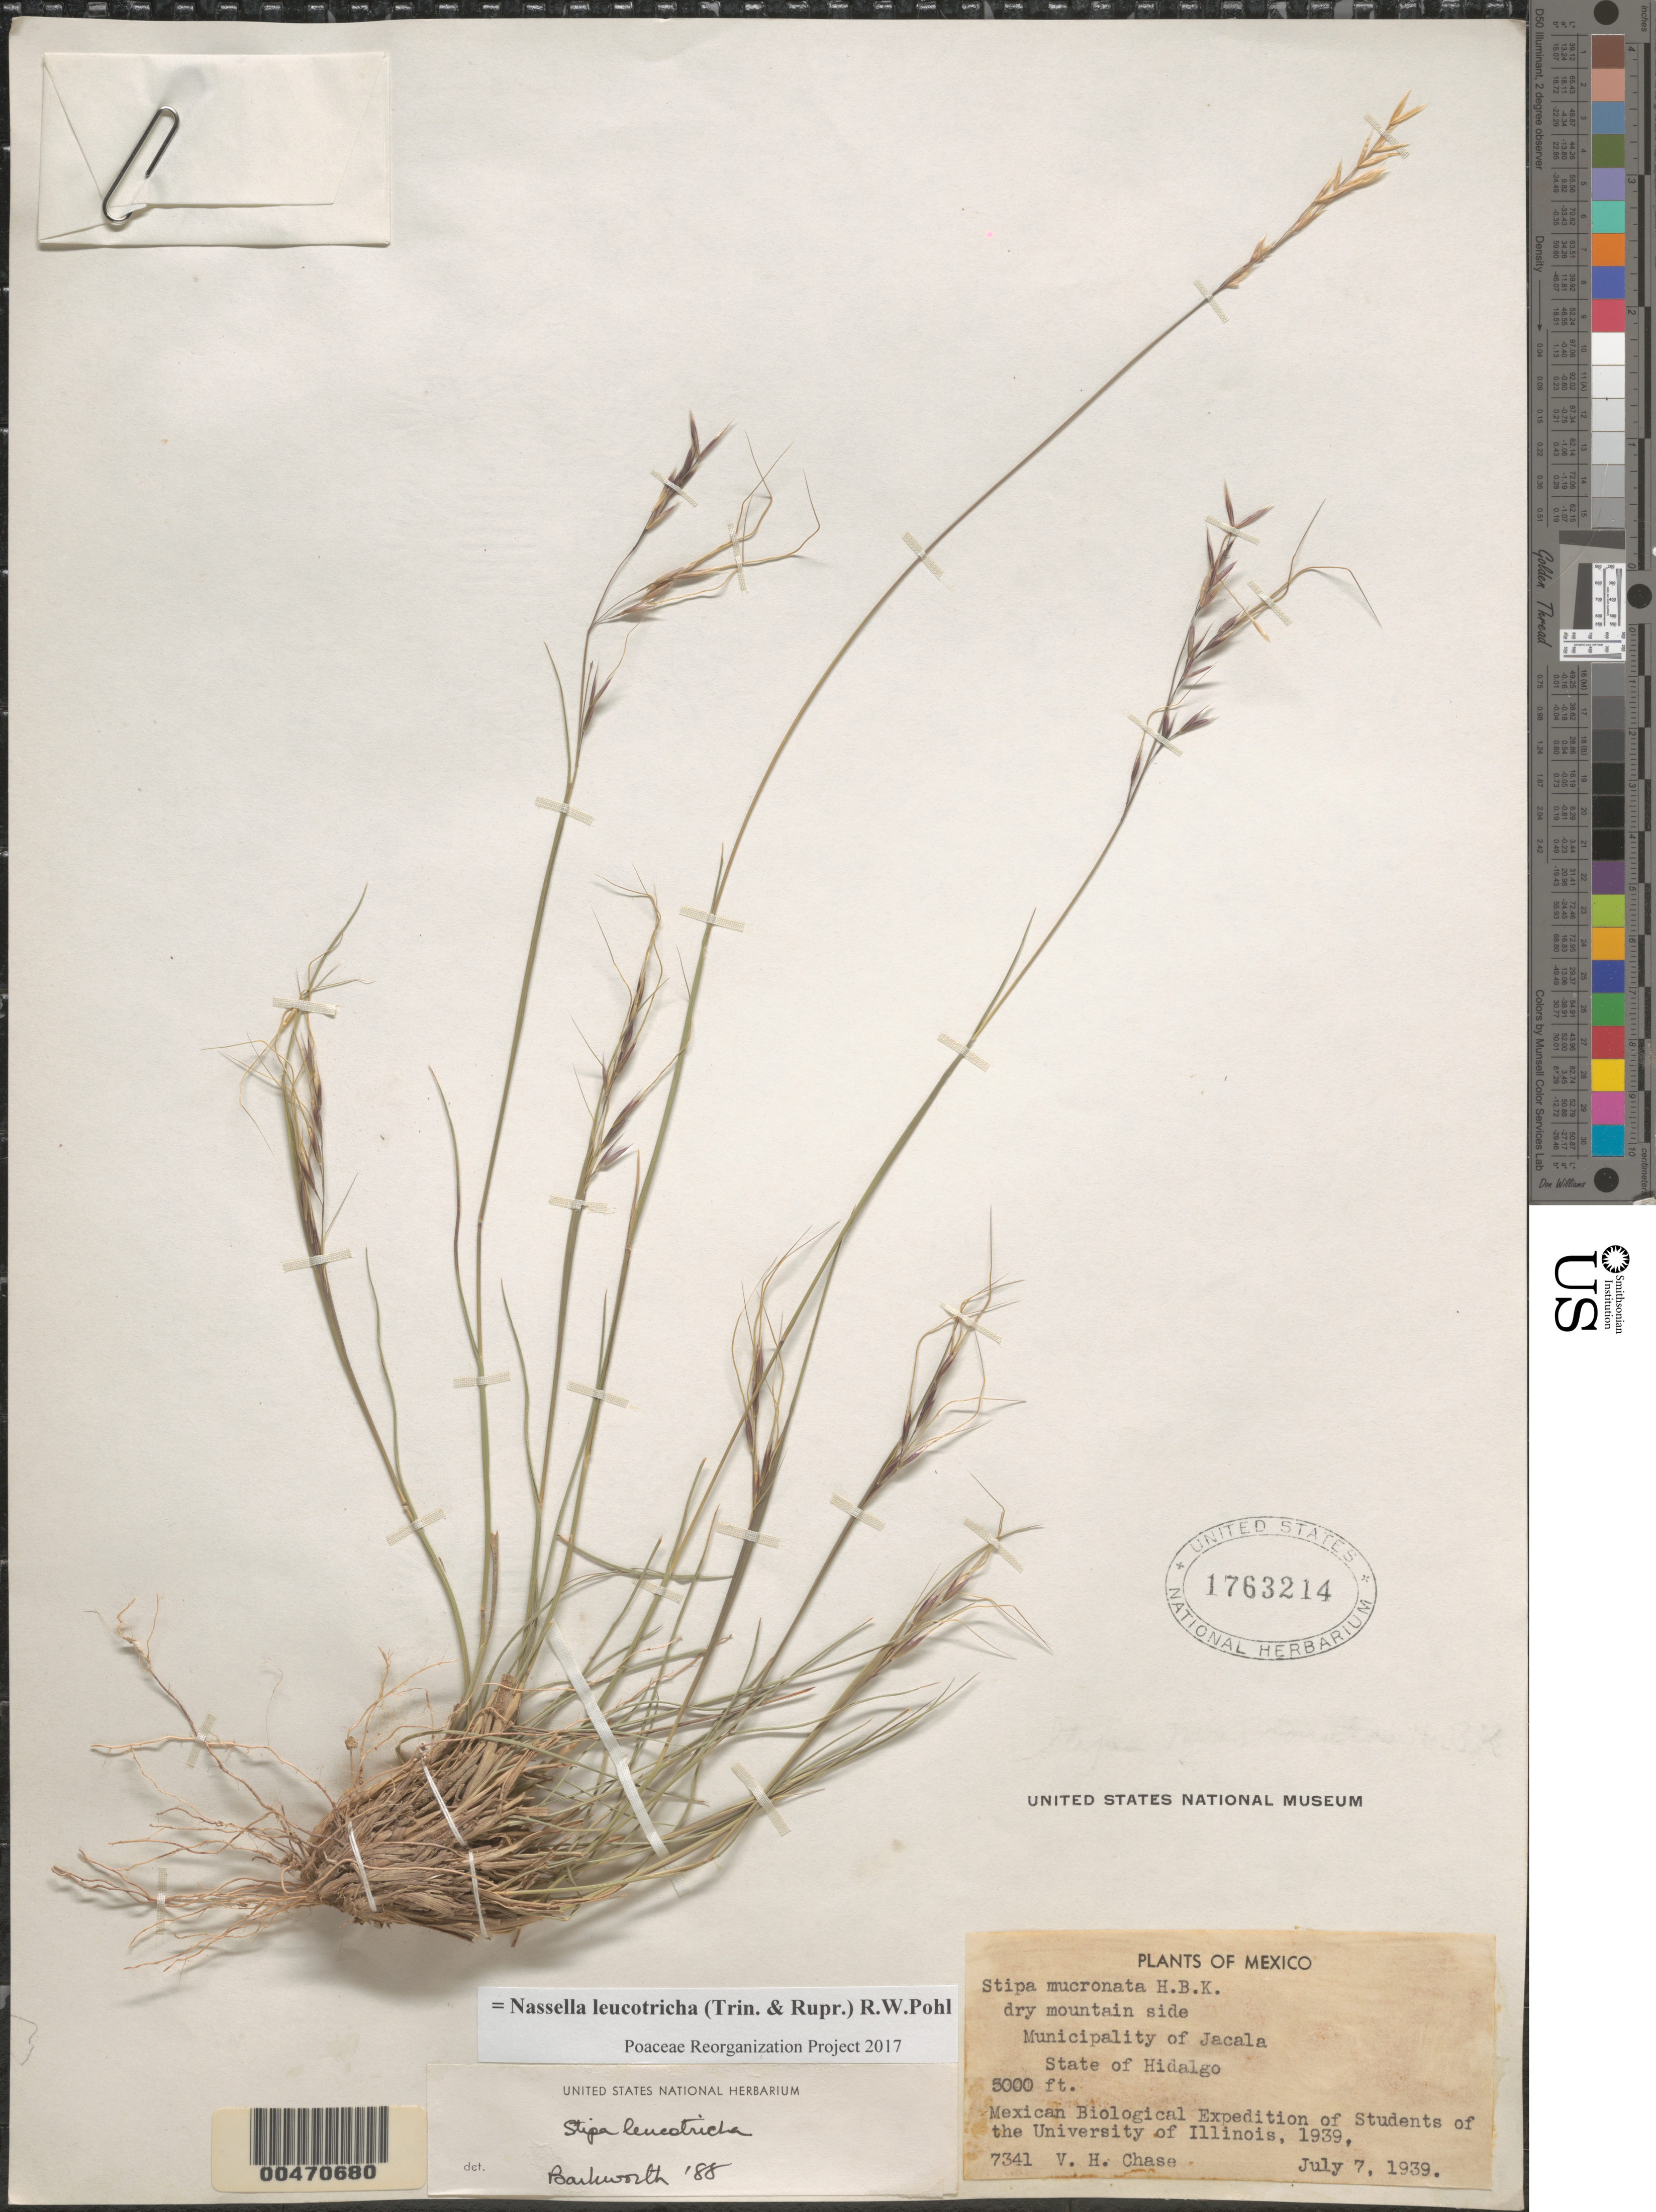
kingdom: Plantae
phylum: Tracheophyta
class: Liliopsida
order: Poales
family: Poaceae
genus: Nassella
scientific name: Nassella leucotricha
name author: (Trin. & Rupr.) R.W. Pohl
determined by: Poaceae Reorganization Project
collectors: V. H. Chase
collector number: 7314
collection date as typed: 7 Jul 1939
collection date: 1939-07-07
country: Mexico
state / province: Hidalgo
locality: Mun of Jacala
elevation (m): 1524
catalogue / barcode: US 1763214